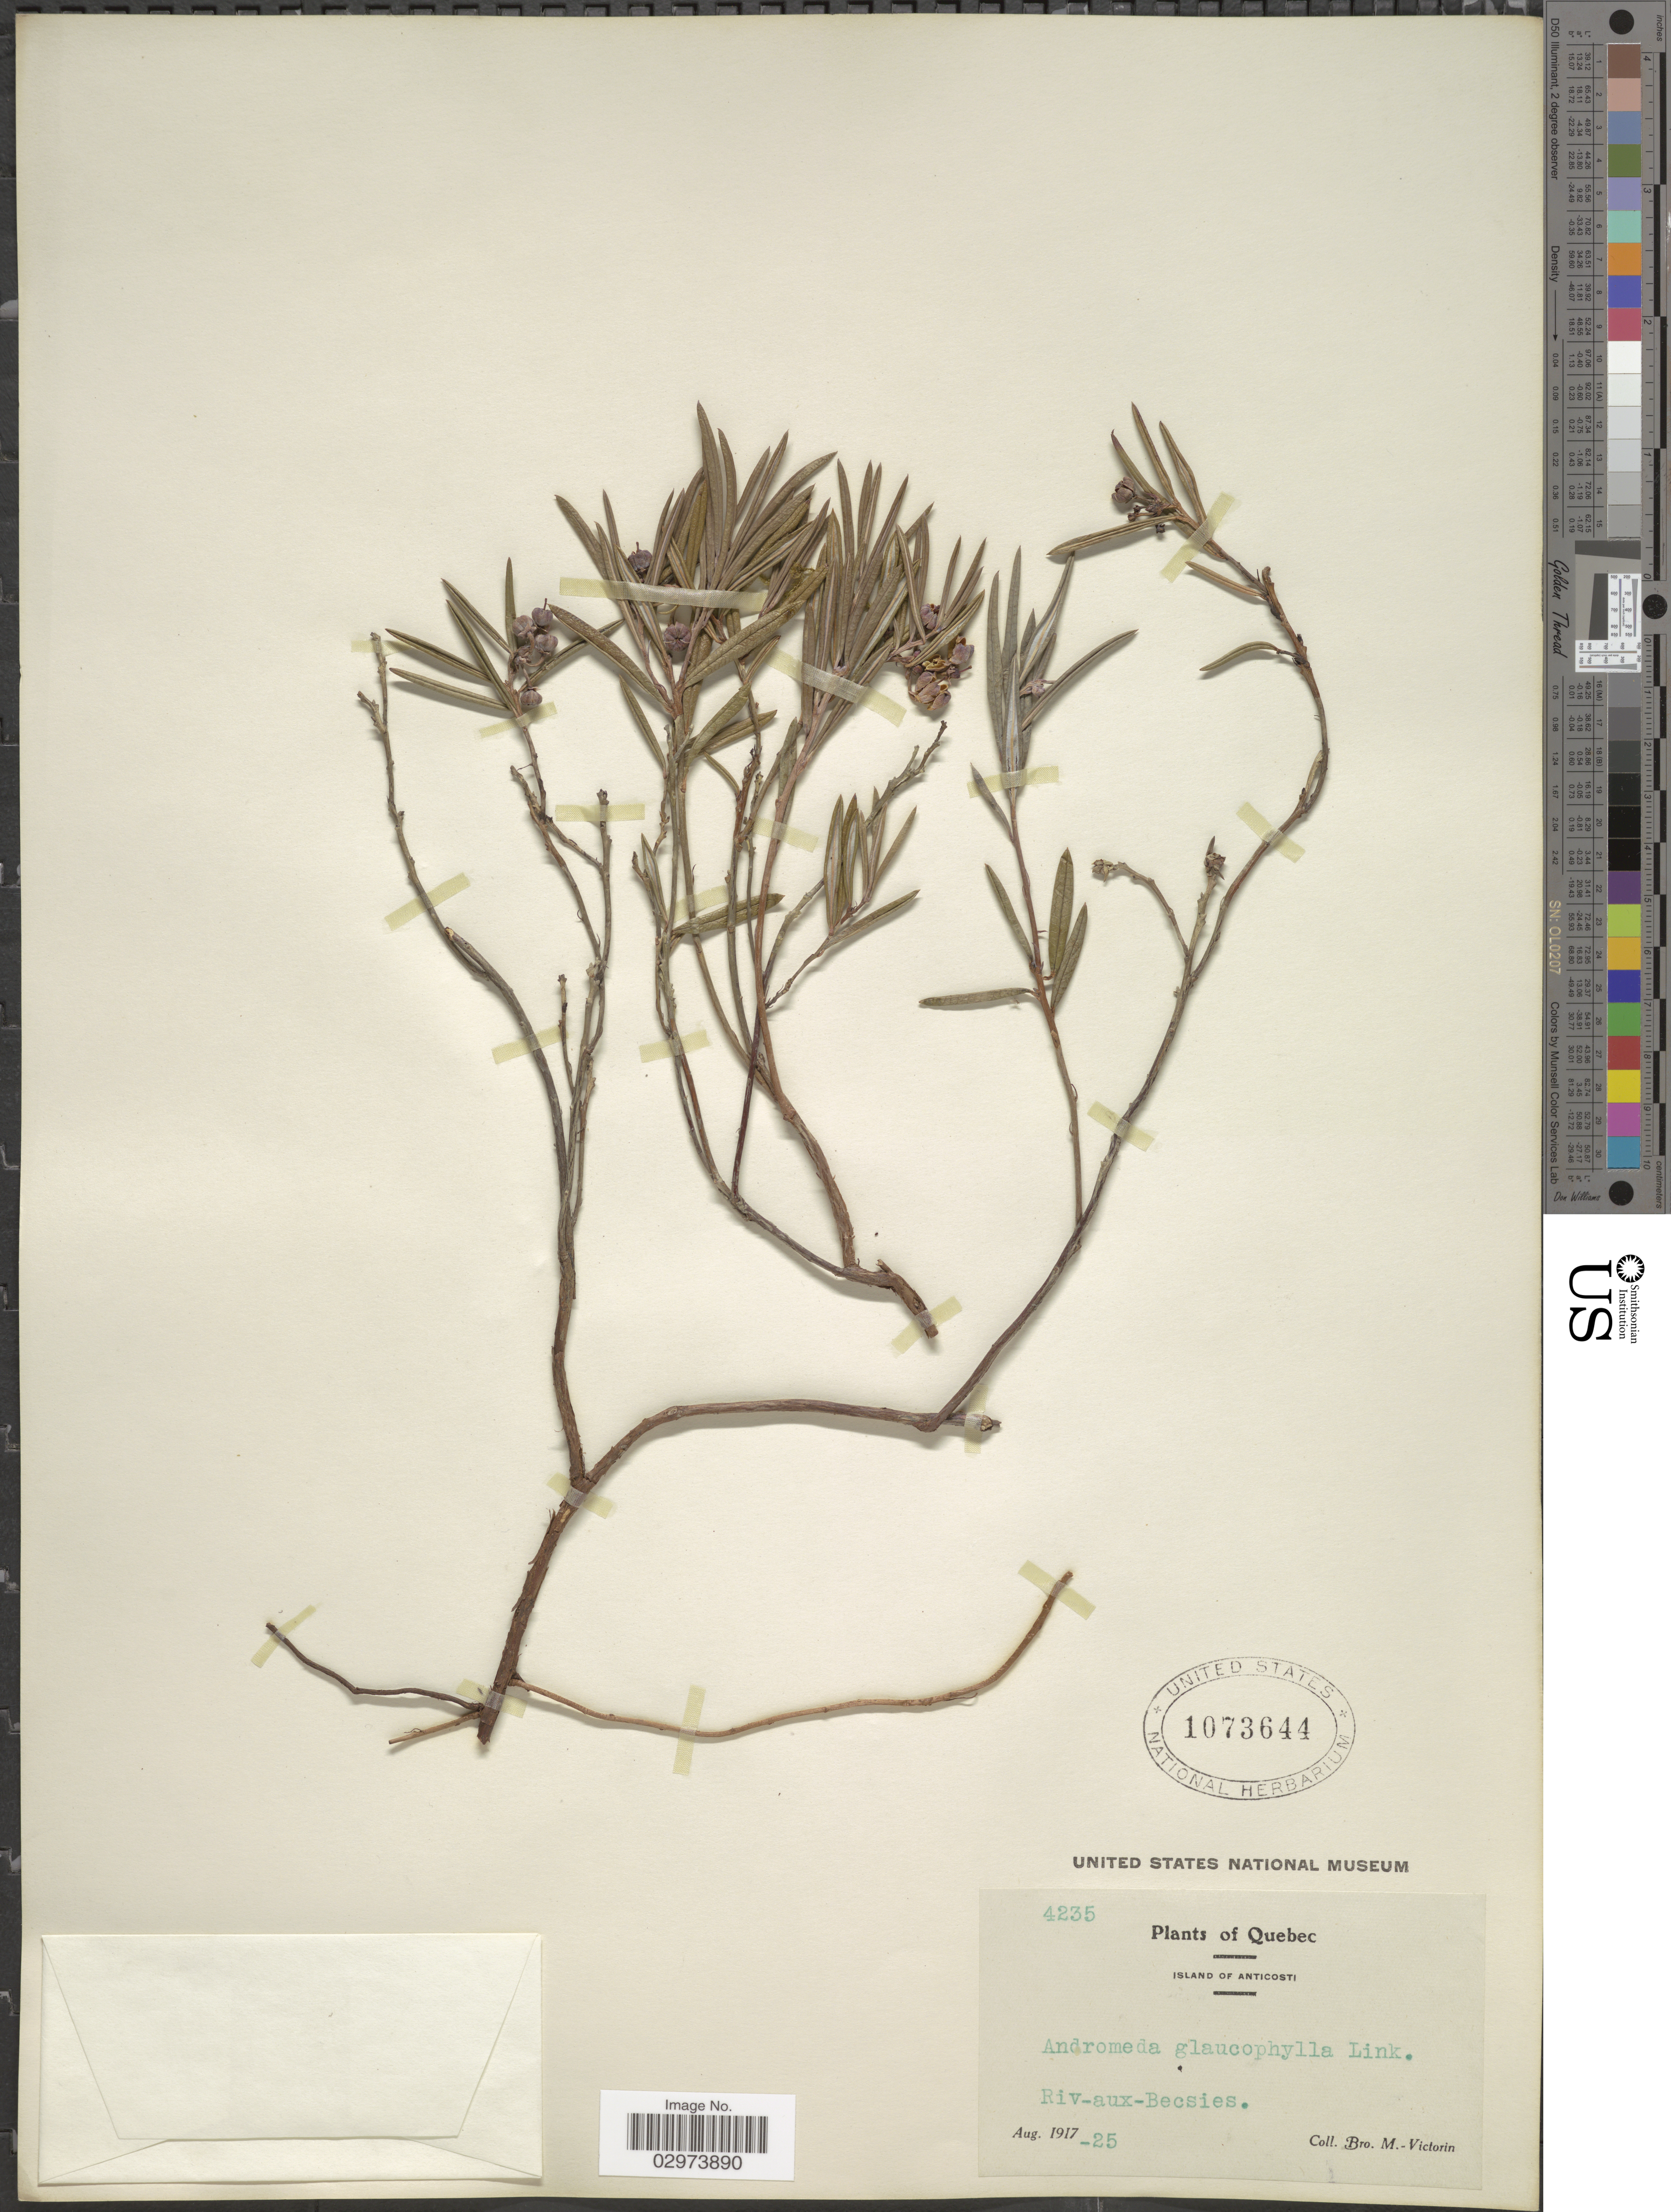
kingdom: Plantae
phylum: Tracheophyta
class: Magnoliopsida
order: Ericales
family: Ericaceae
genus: Andromeda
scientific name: Andromeda polifolia var. latifolia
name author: Aiton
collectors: Fr. Marie-Victorin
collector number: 4235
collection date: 1917-08-25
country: Canada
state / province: Quebec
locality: Island of Anticosti. Riv-aux-Becsies.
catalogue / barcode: US 1073644